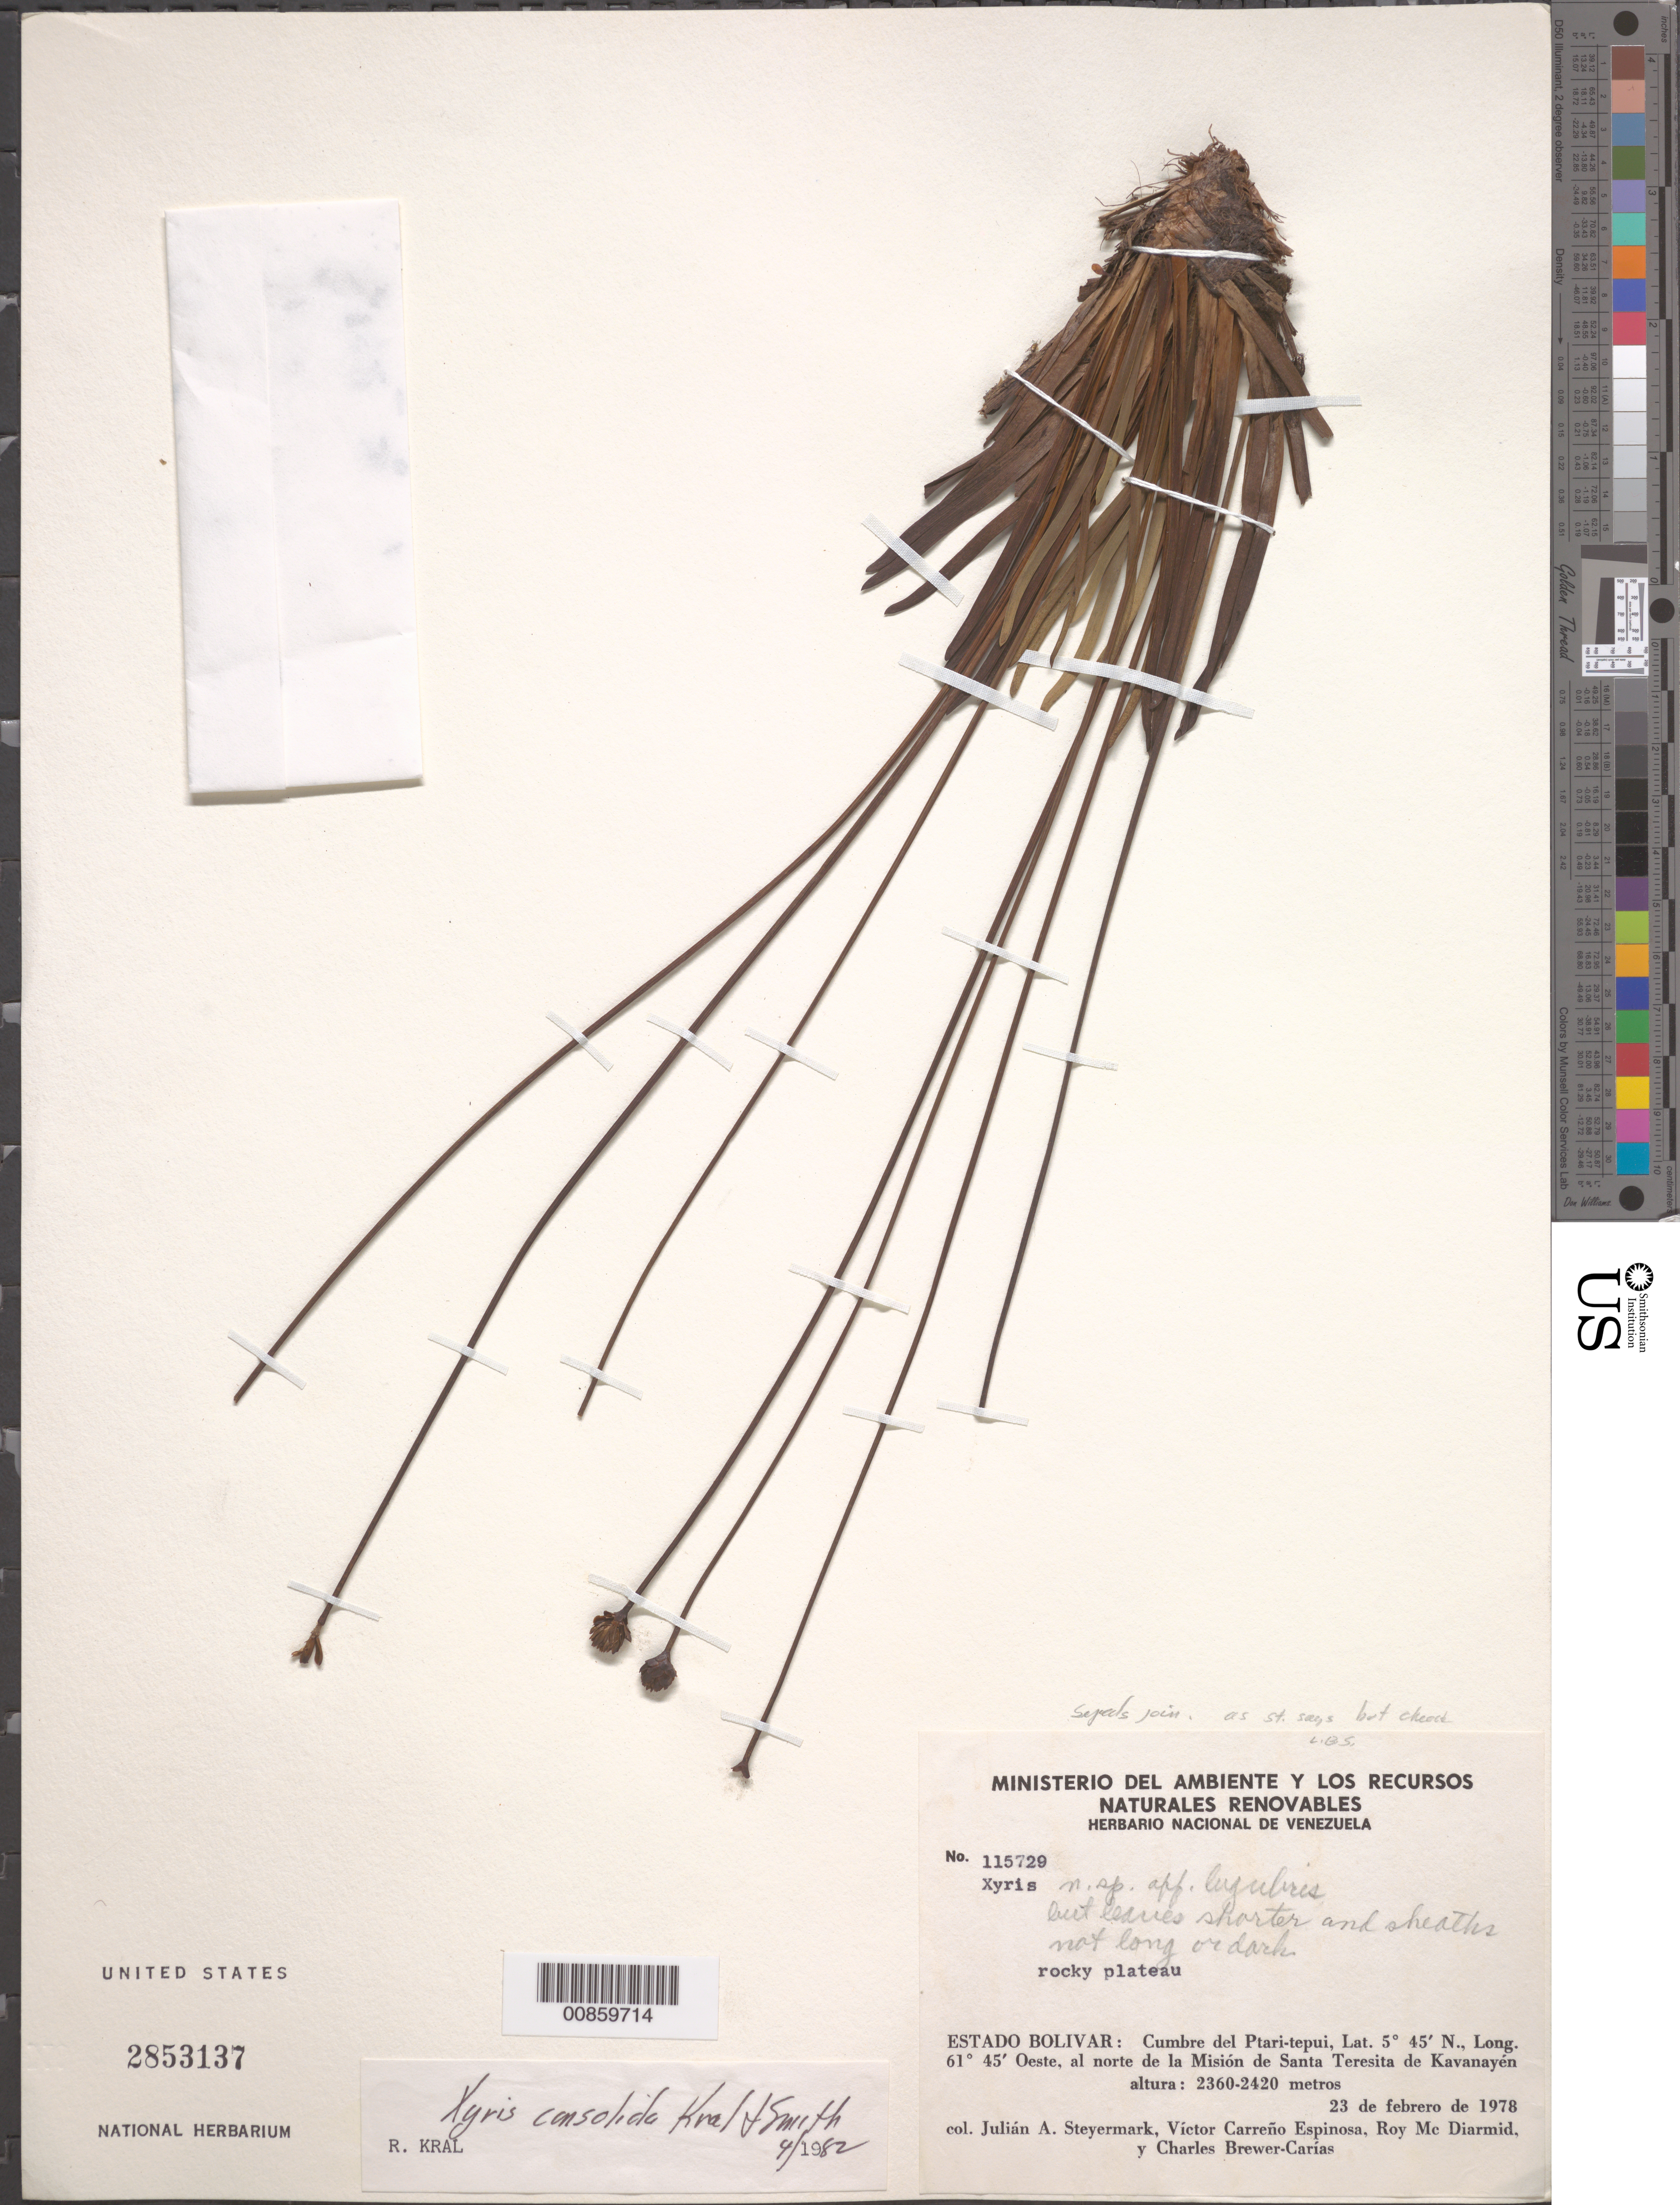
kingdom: Plantae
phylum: Tracheophyta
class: Liliopsida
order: Poales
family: Xyridaceae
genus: Xyris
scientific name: Xyris consolida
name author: Kral & L.B. Sm.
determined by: Kral, Robert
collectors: J. Steyermark, V. Carreño E., R. Mc Diarmid & C. Brewer-Carias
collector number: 115729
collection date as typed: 23-Feb-78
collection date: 1978-02-23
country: Venezuela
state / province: Bolívar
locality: Ptari-tepuí, cumbre, N of Mision Santa Teresita de Kavanayen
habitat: Rocky plateau.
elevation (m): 2360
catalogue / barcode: US 2853137